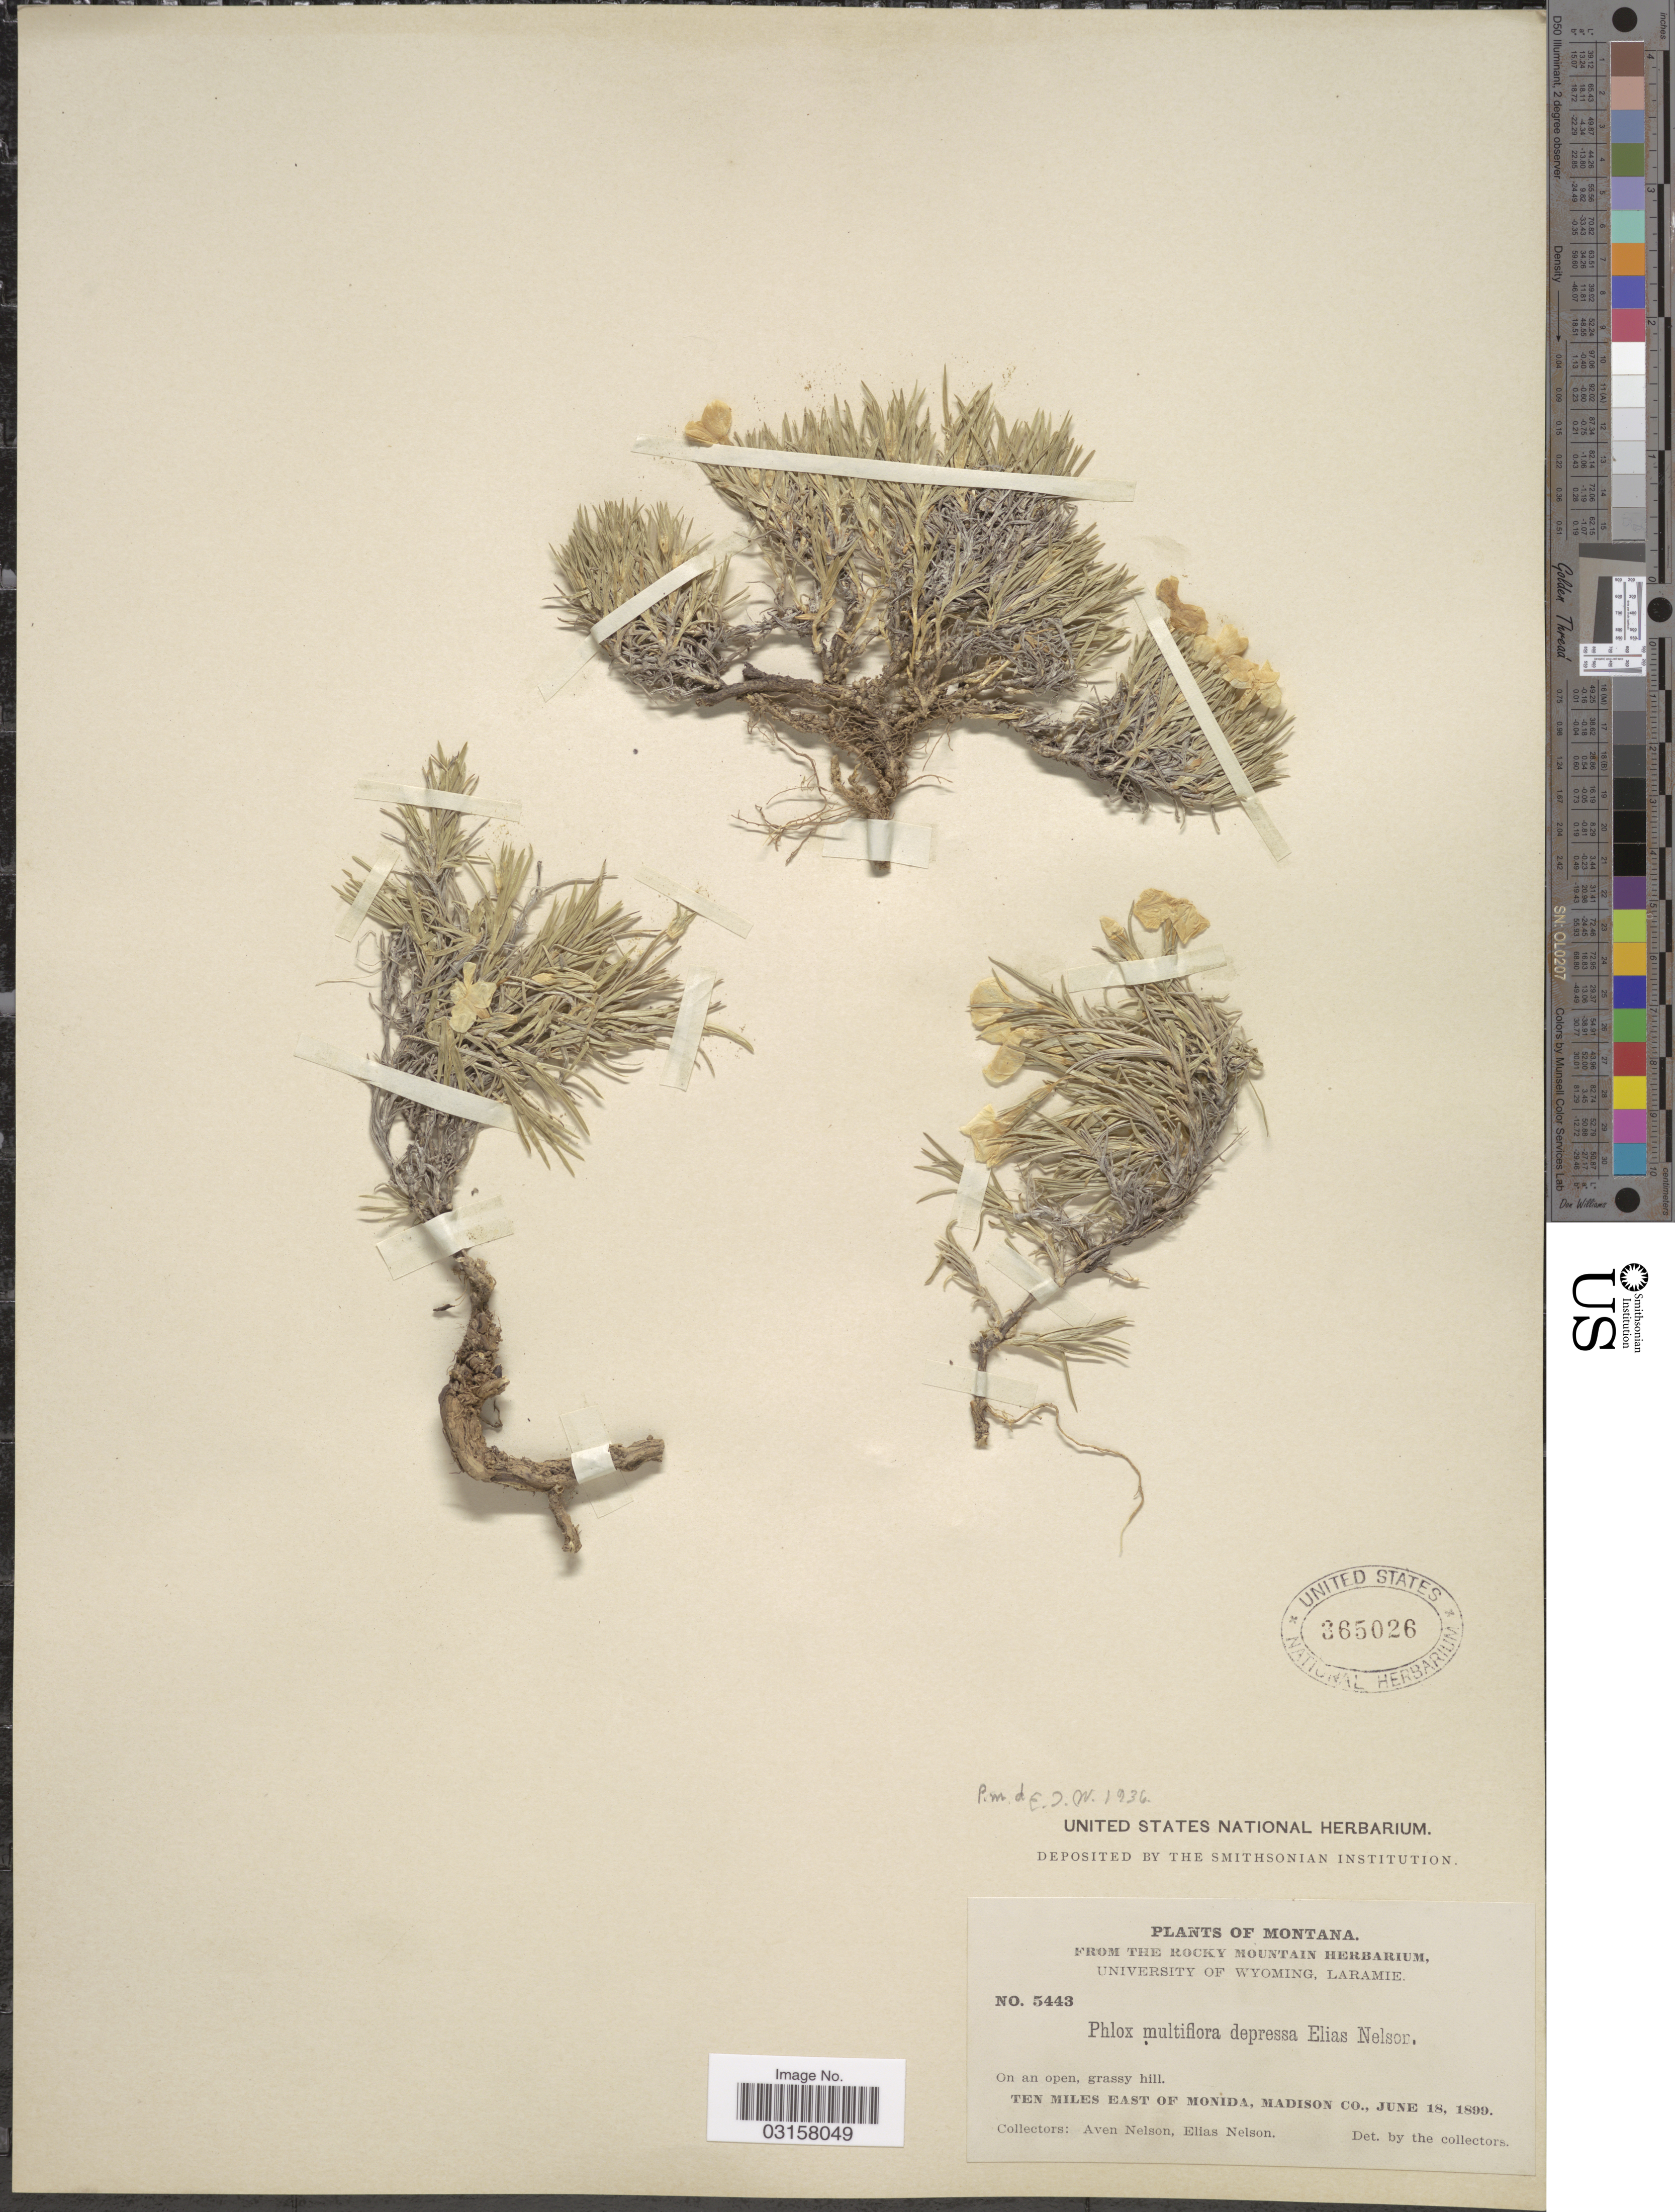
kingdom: Plantae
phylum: Tracheophyta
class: Magnoliopsida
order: Ericales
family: Polemoniaceae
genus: Phlox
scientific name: Phlox multiflora subsp. depressa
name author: (E.E. Nelson) Wherry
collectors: A. Nelson & E. Nelson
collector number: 5443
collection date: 1899-06-18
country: United States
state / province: Montana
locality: Ten miles east of Monida, Madison Co.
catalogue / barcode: US 365026